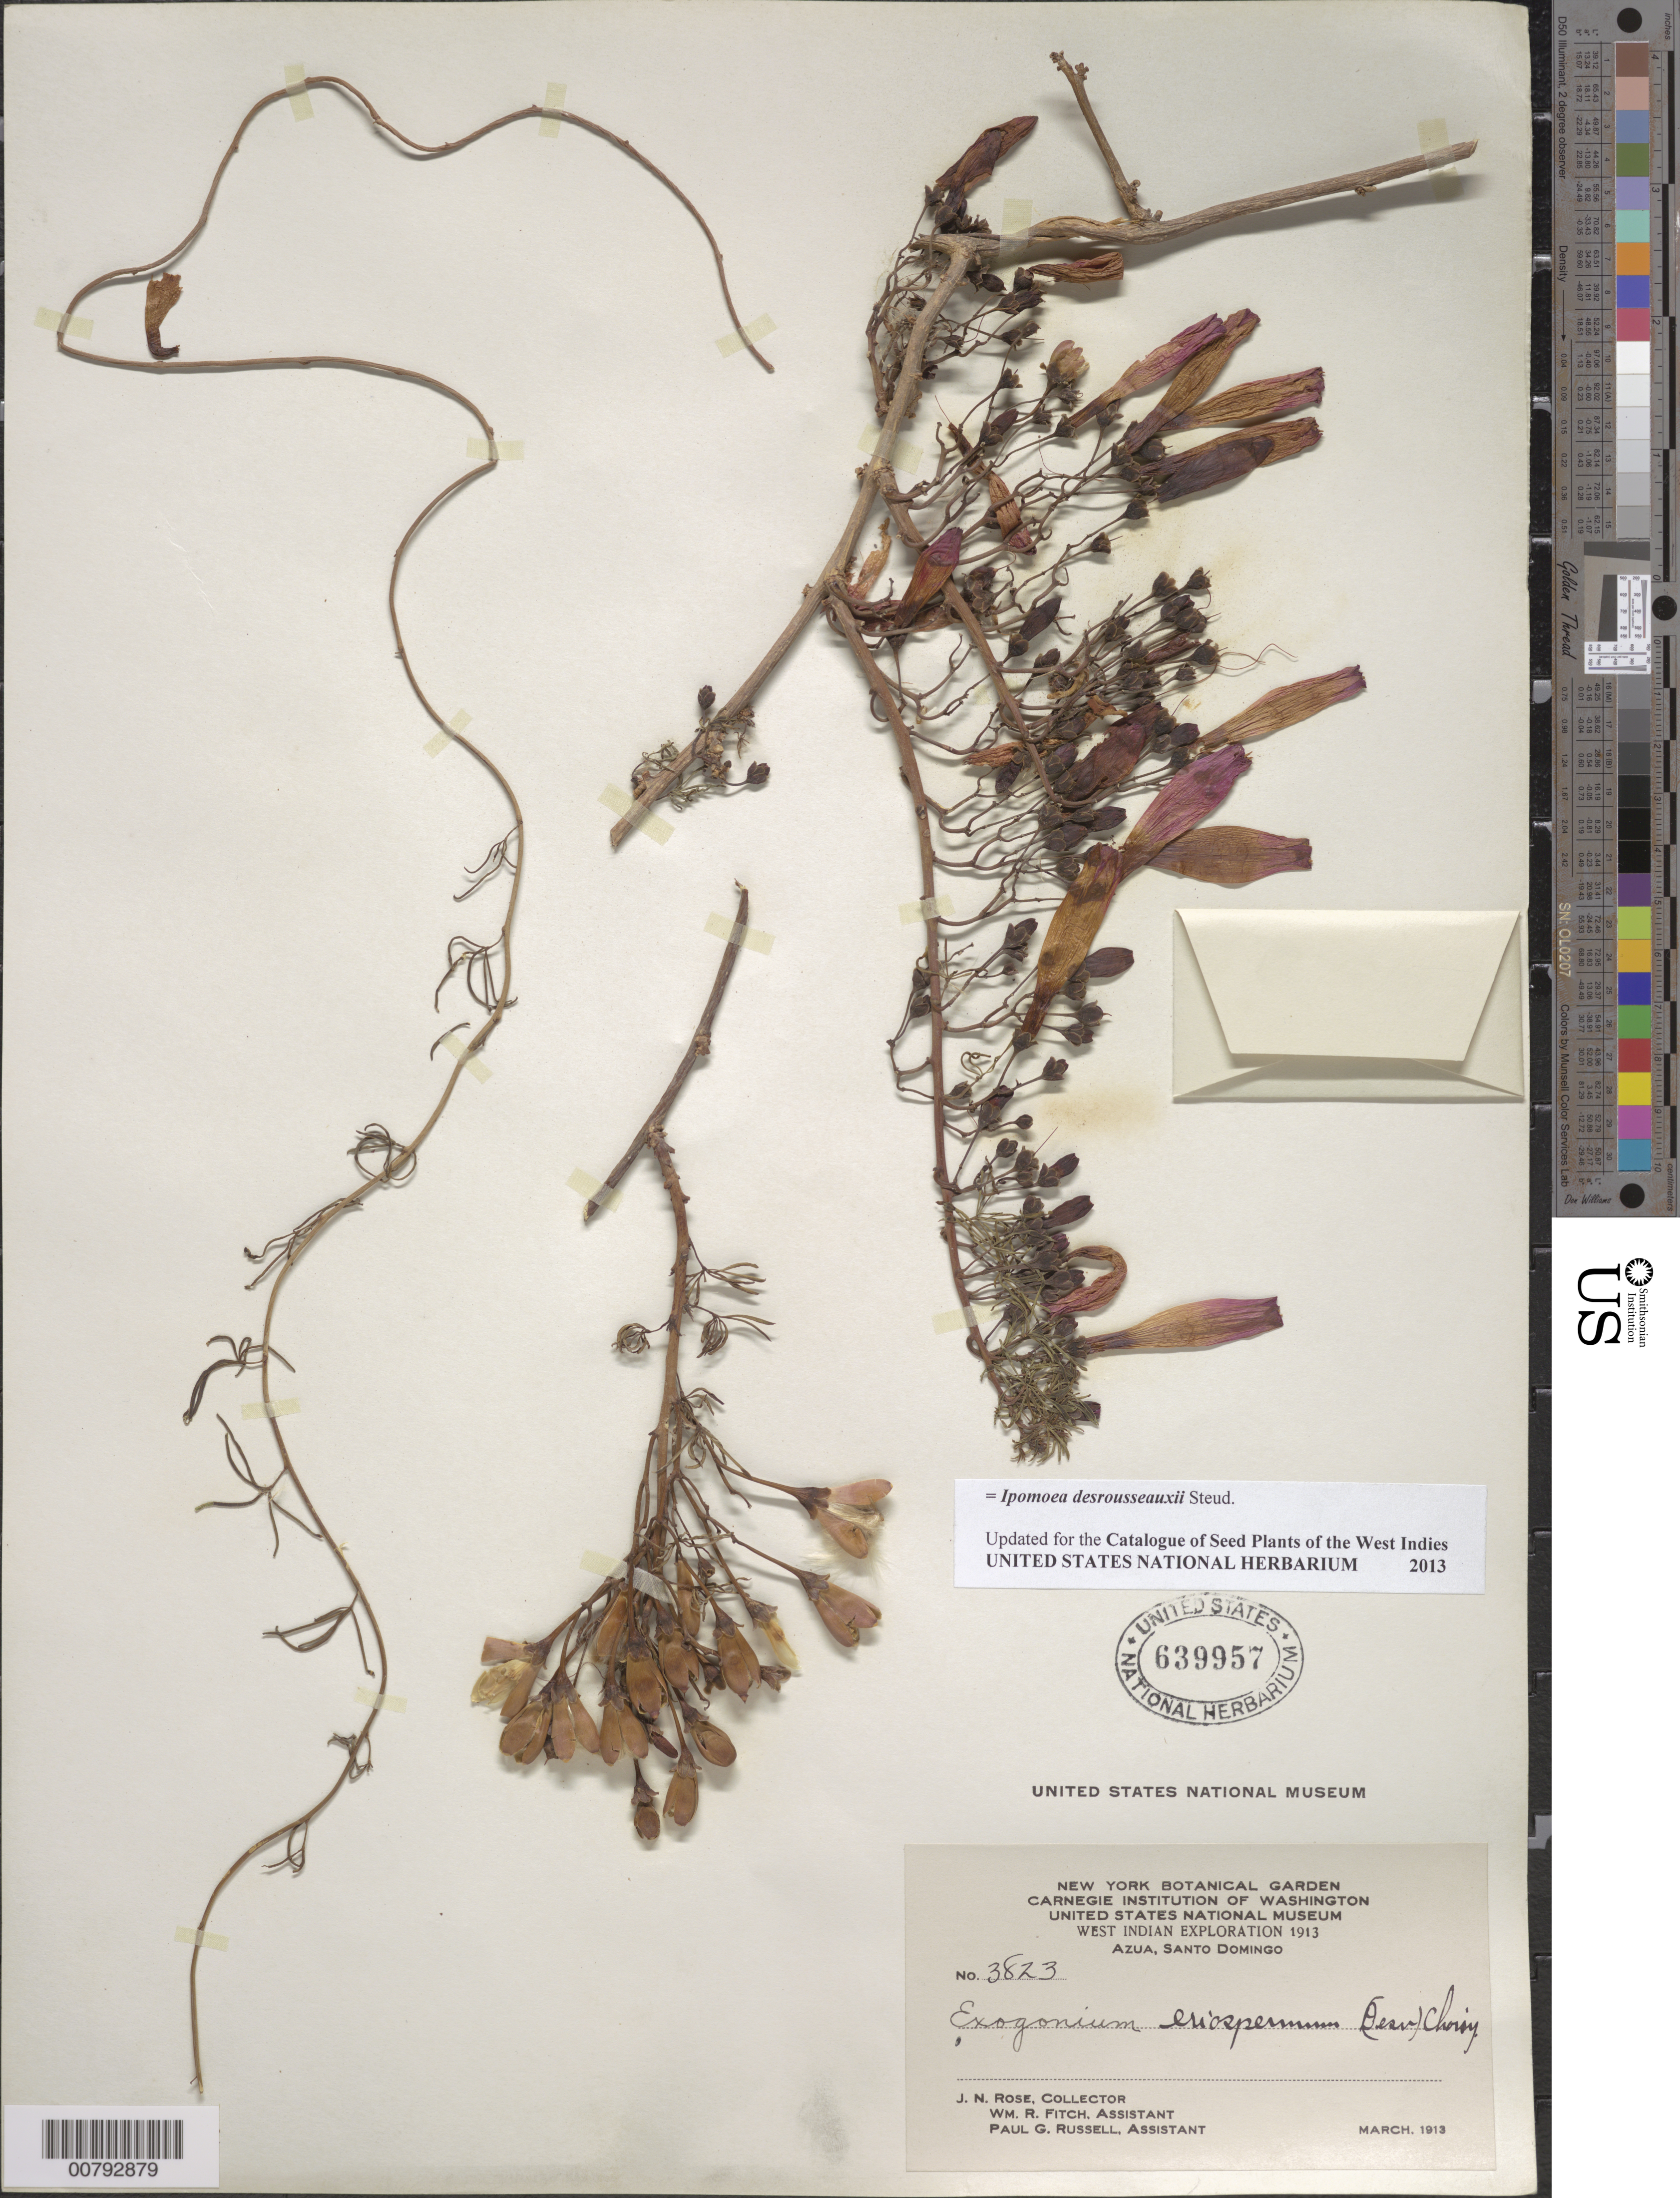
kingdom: Plantae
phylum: Tracheophyta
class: Magnoliopsida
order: Solanales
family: Convolvulaceae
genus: Ipomoea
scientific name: Ipomoea desrousseauxii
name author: Steud.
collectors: J. N. Rose, W. R. Fitch & P. G. Russell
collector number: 3823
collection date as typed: Mar 1913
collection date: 1913-03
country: Dominican Republic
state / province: Azua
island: Hispaniola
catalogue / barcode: US 639957